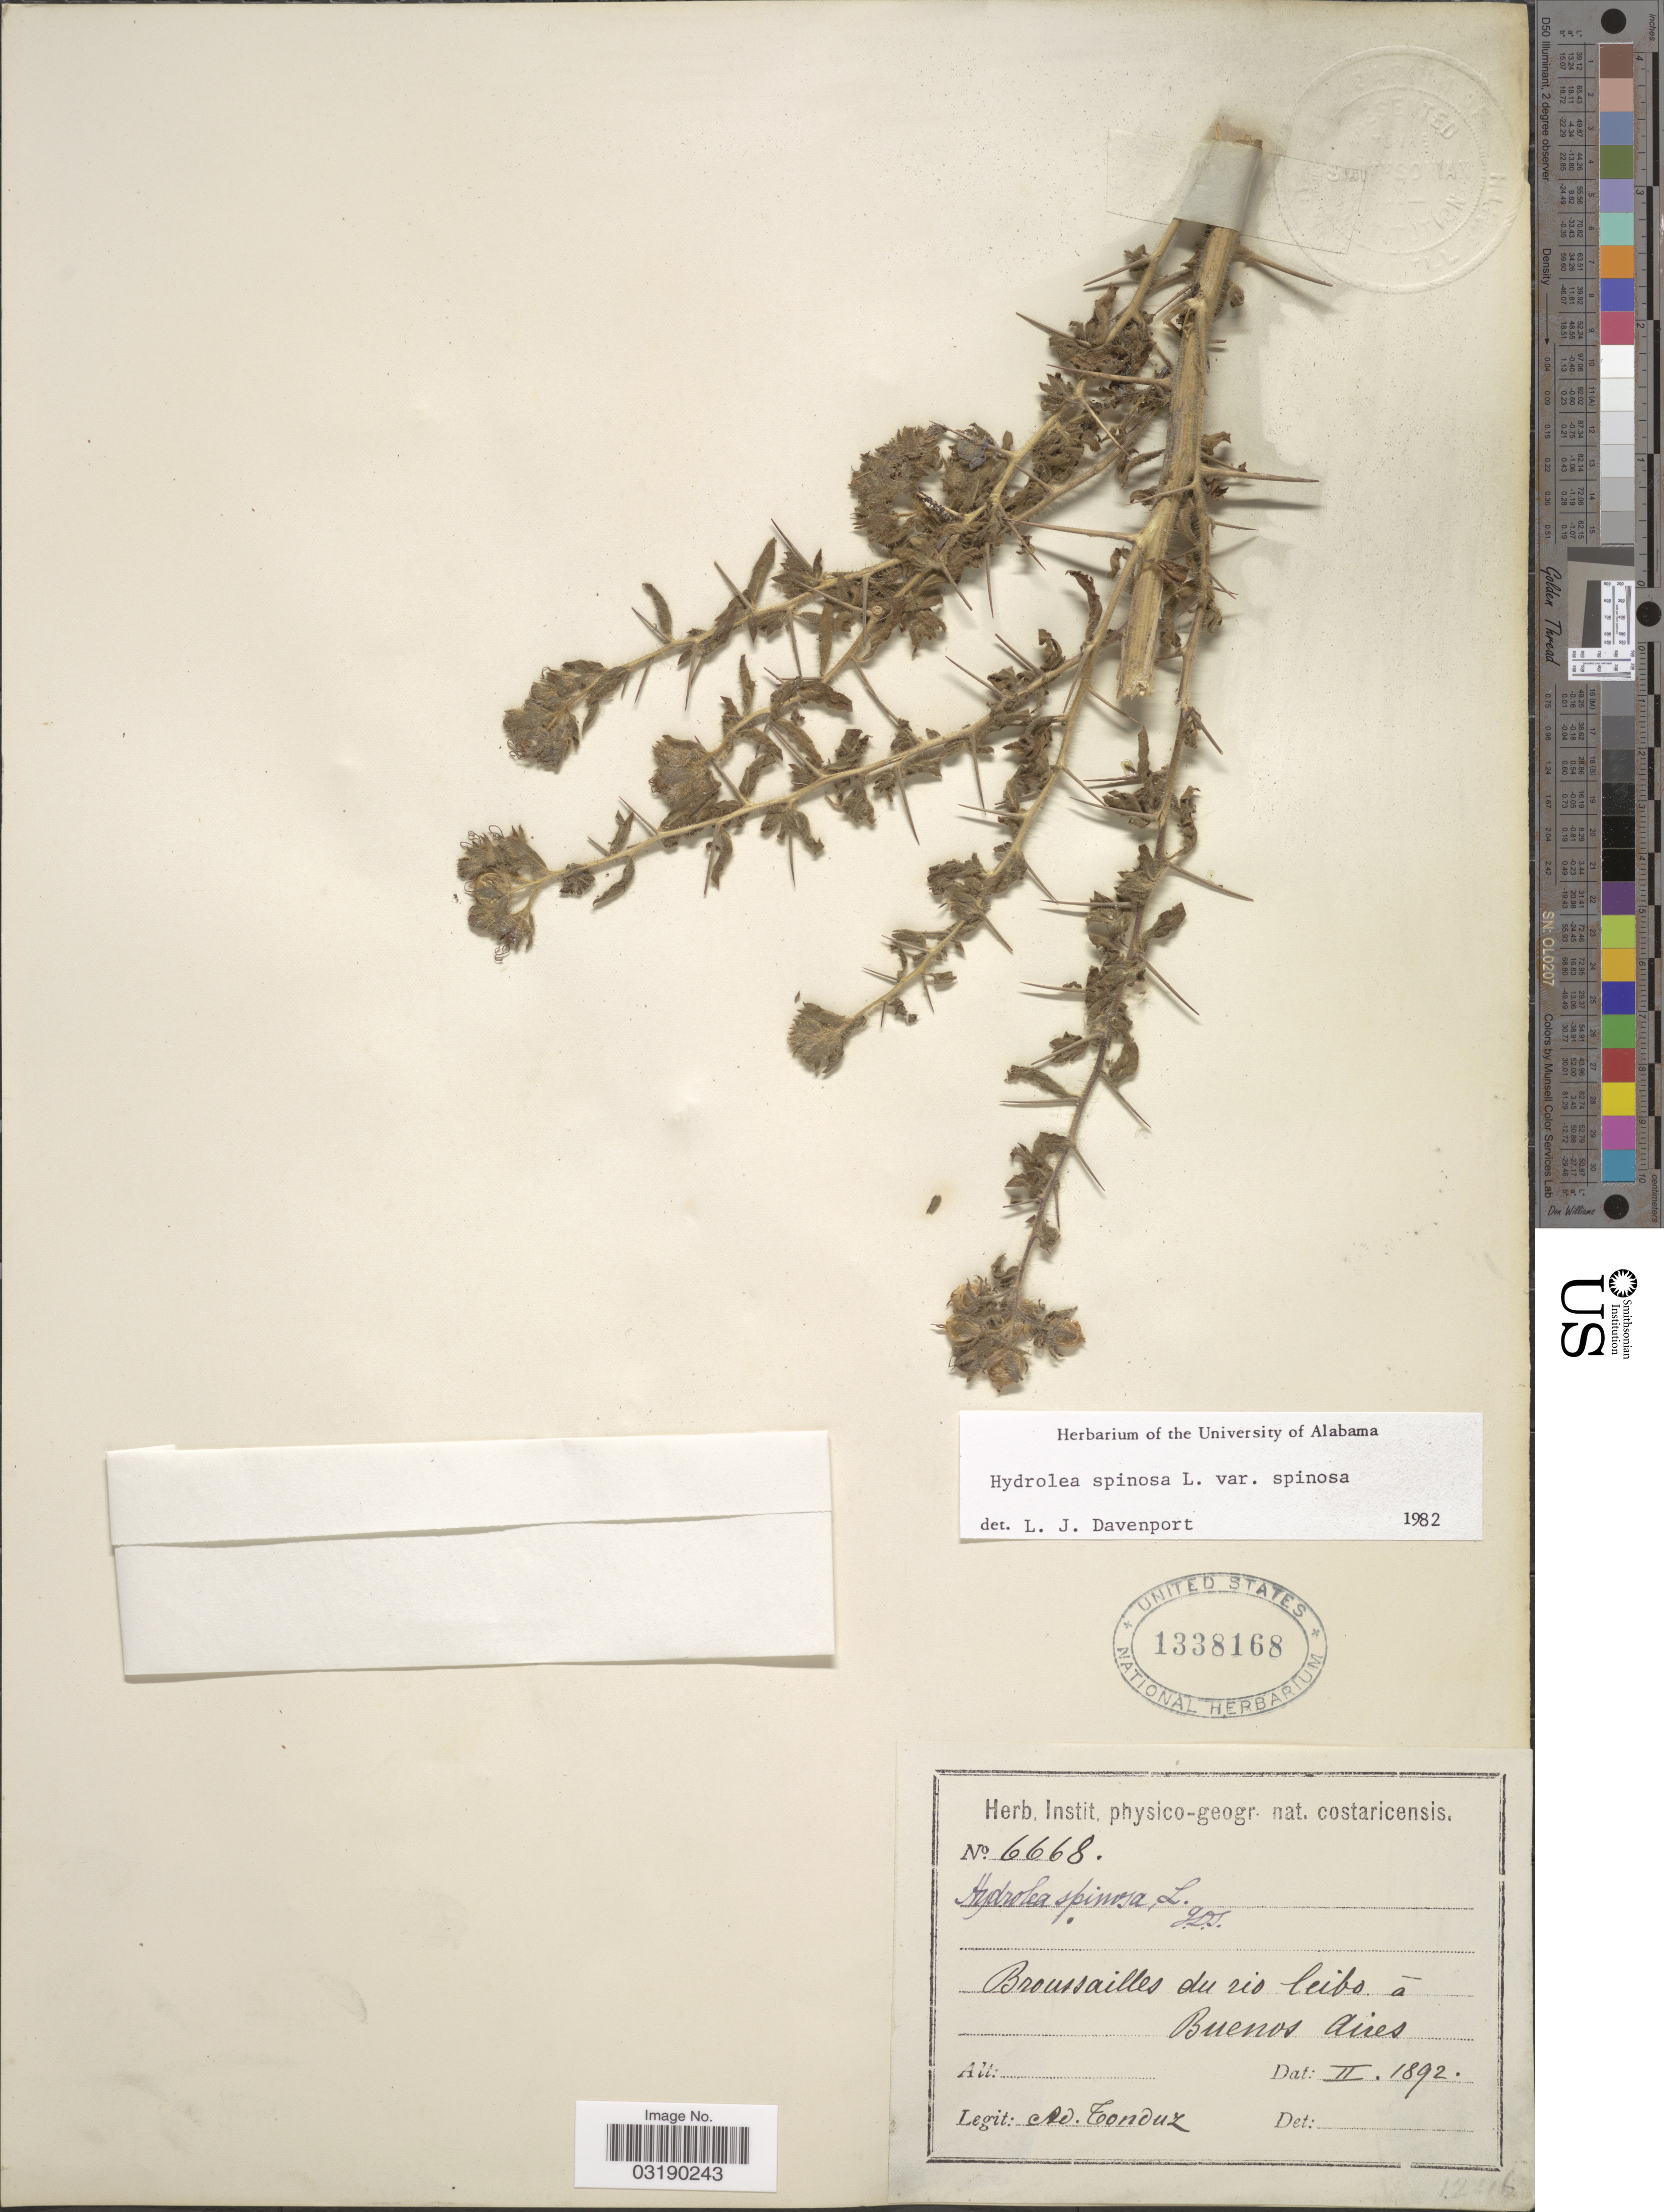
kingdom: Plantae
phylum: Tracheophyta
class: Magnoliopsida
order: Solanales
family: Hydroleaceae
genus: Hydrolea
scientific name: Hydrolea spinosa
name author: L.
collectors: A. Tonduz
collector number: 6668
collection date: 1892-02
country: Costa Rica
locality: Broussailles du rio Ceibo á Buenos Aires.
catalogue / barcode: US 1338168